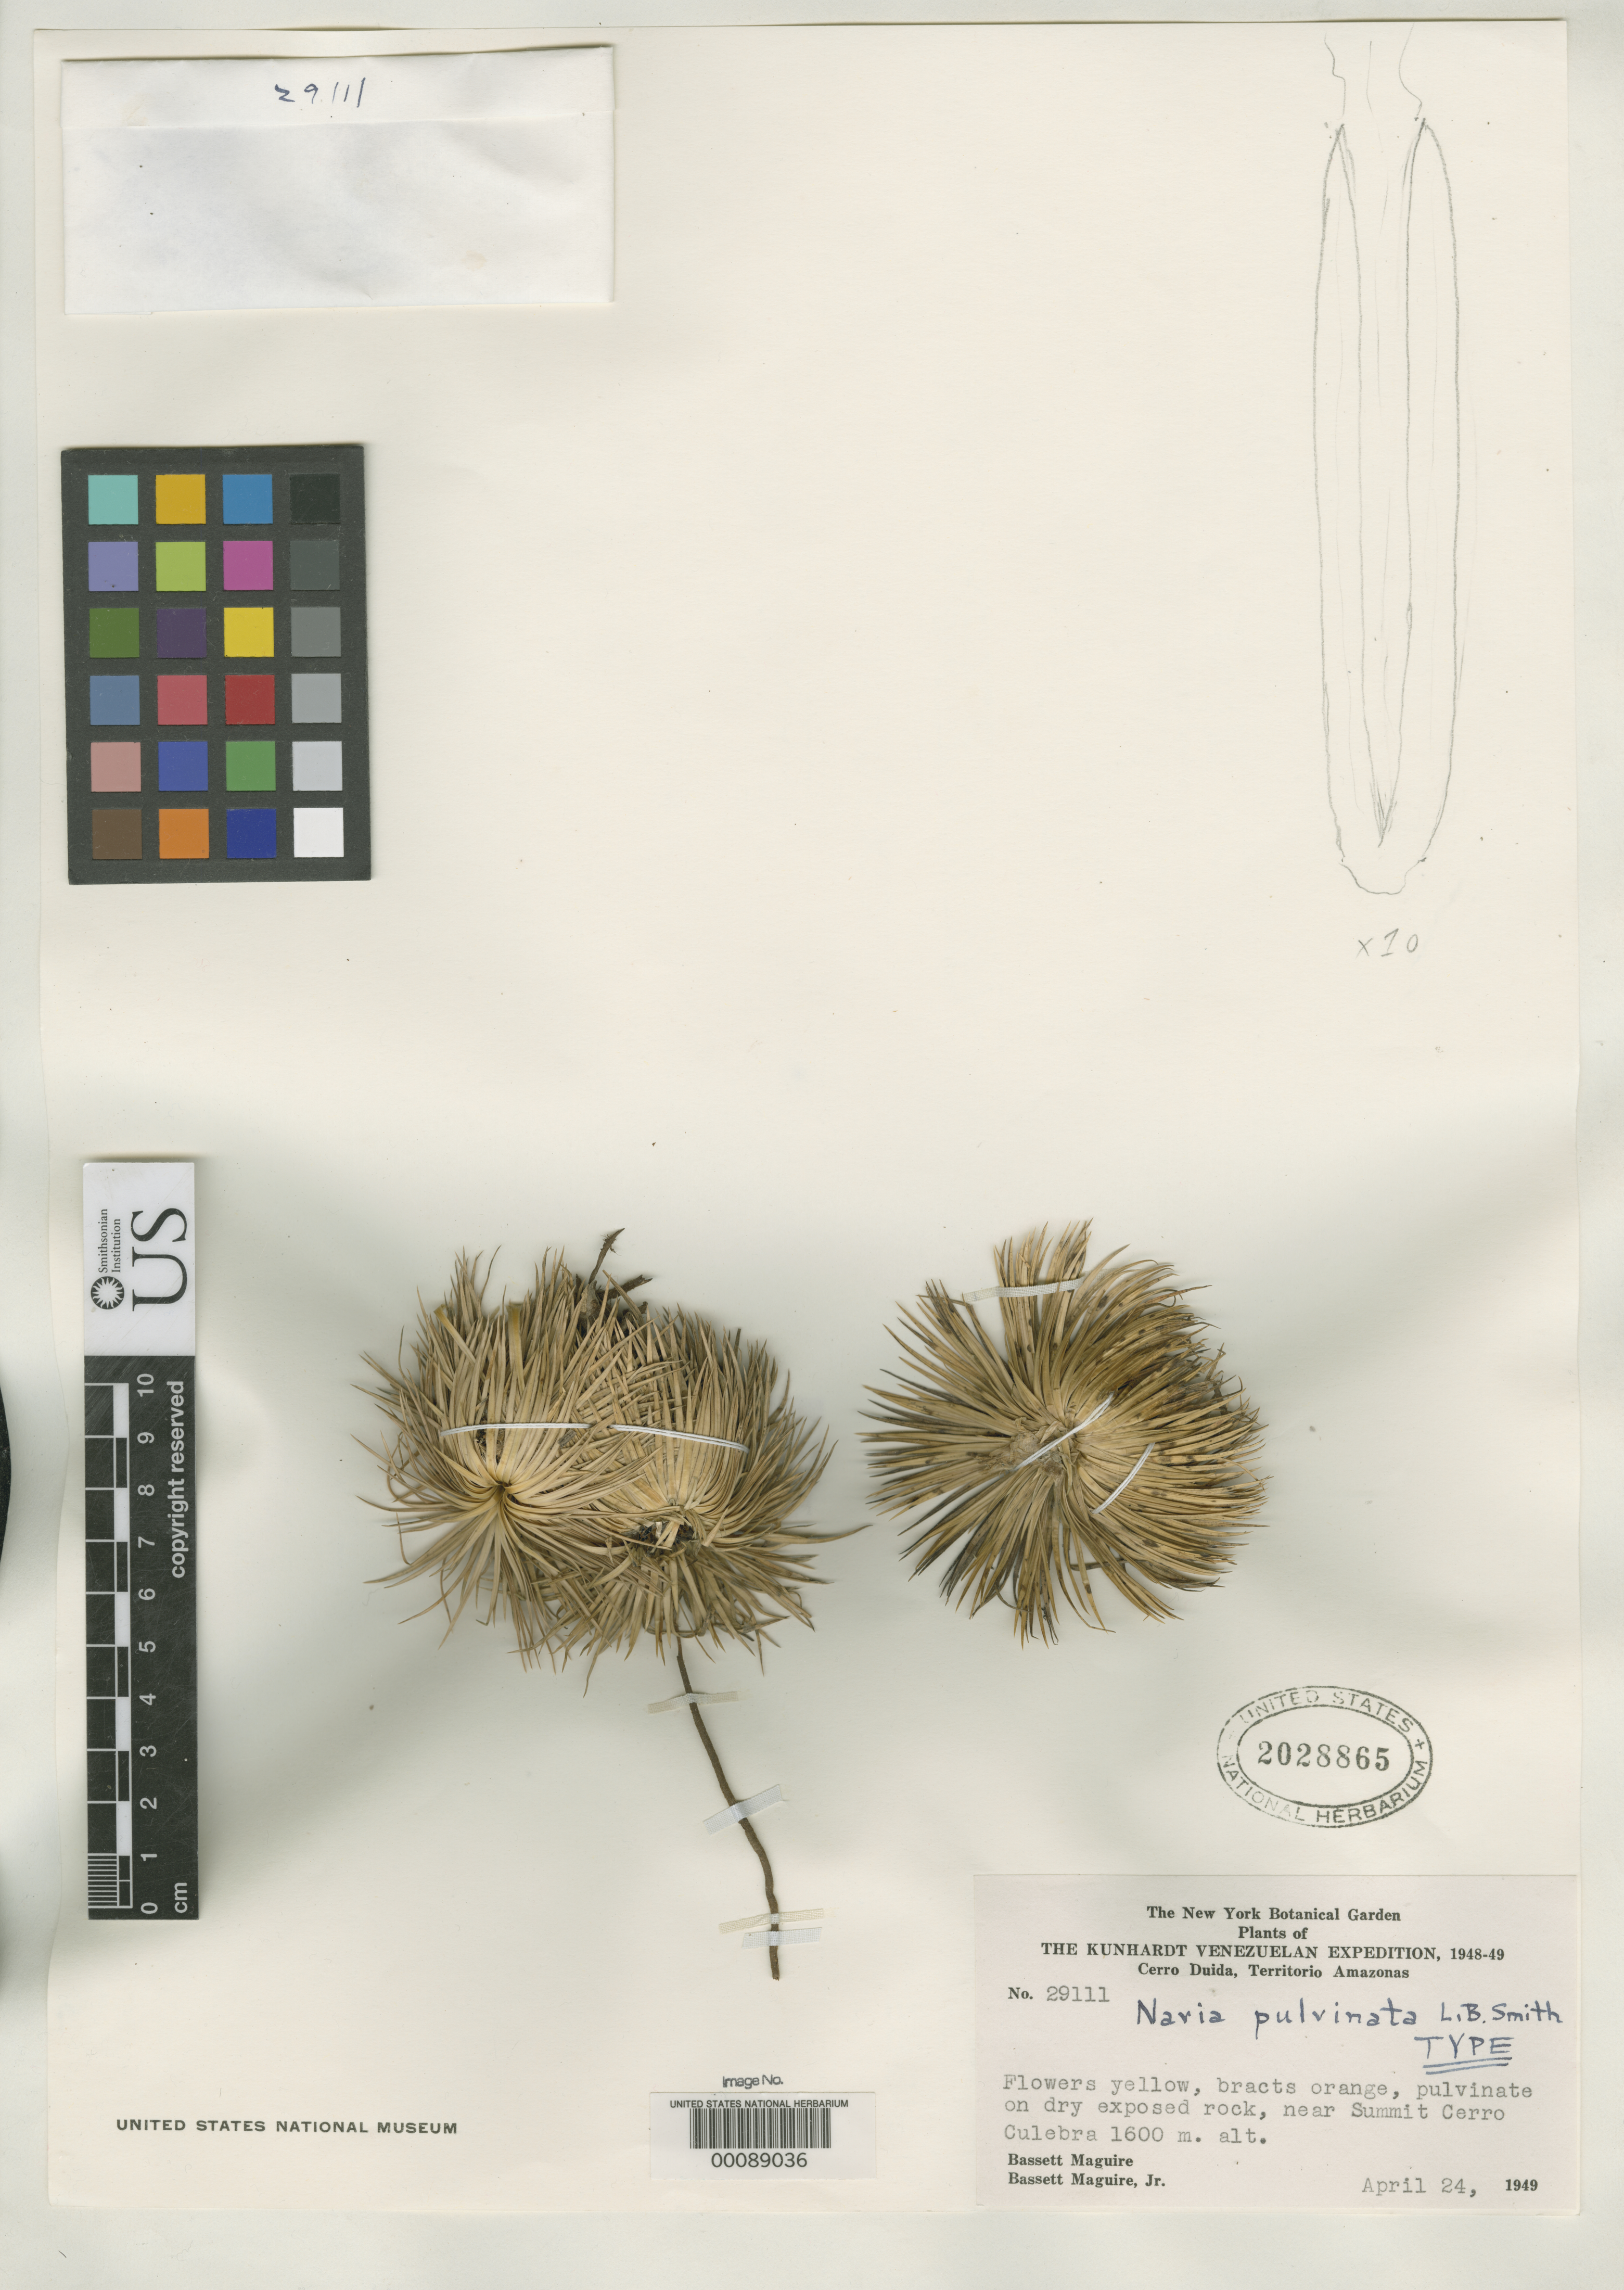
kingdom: Plantae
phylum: Tracheophyta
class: Liliopsida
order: Poales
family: Bromeliaceae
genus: Navia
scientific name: Navia pulvinata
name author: L.B. Sm.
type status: Holotype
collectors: B. Maguire & B. Maguire Jr.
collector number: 29111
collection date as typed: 24 Apr 1949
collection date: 1949-04-24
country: Venezuela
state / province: Amazonas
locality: Cerro Duida, near summit of Cerro Culebra.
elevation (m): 1600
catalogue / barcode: US 2028865